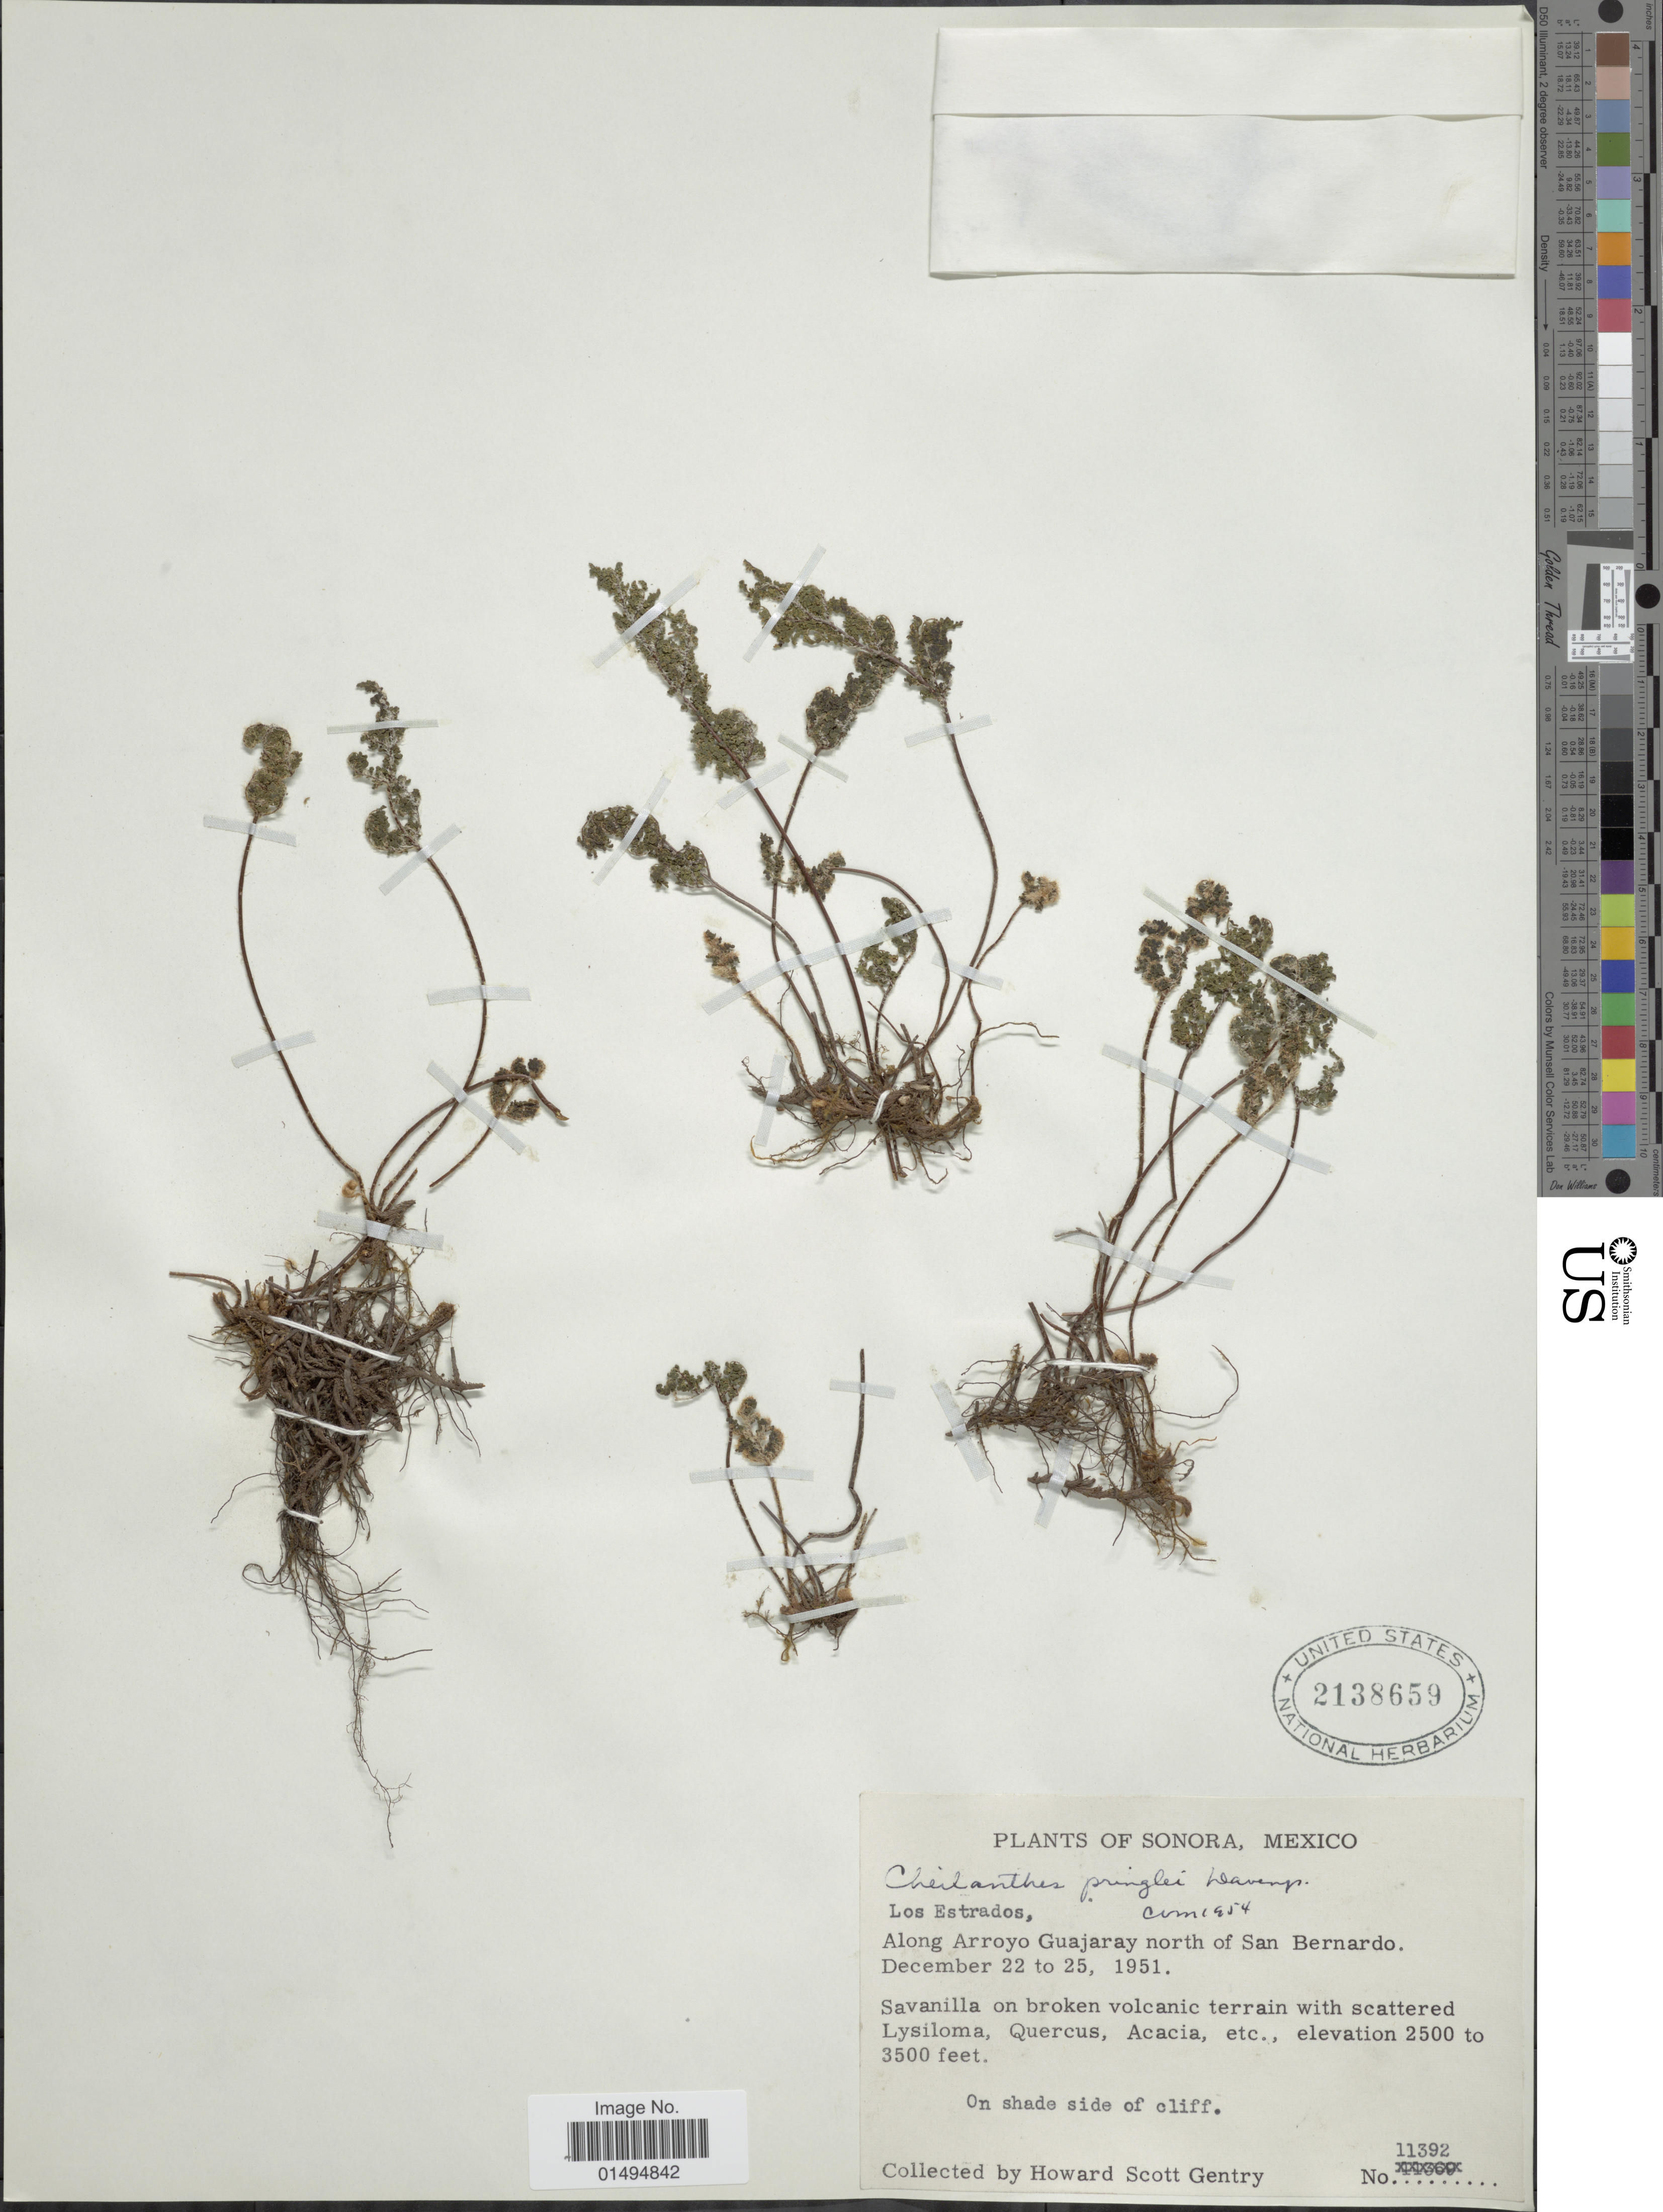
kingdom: Plantae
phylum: Tracheophyta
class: Polypodiopsida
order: Polypodiales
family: Pteridaceae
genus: Myriopteris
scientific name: Myriopteris pringlei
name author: (Davenp.) Grusz & Windham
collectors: H. S. Gentry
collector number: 11392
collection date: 1951-12-22/1951-12-25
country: Mexico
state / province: Sonora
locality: Along Arroyo Guajaray north of San Bernardo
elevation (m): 762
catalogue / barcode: US 2138659